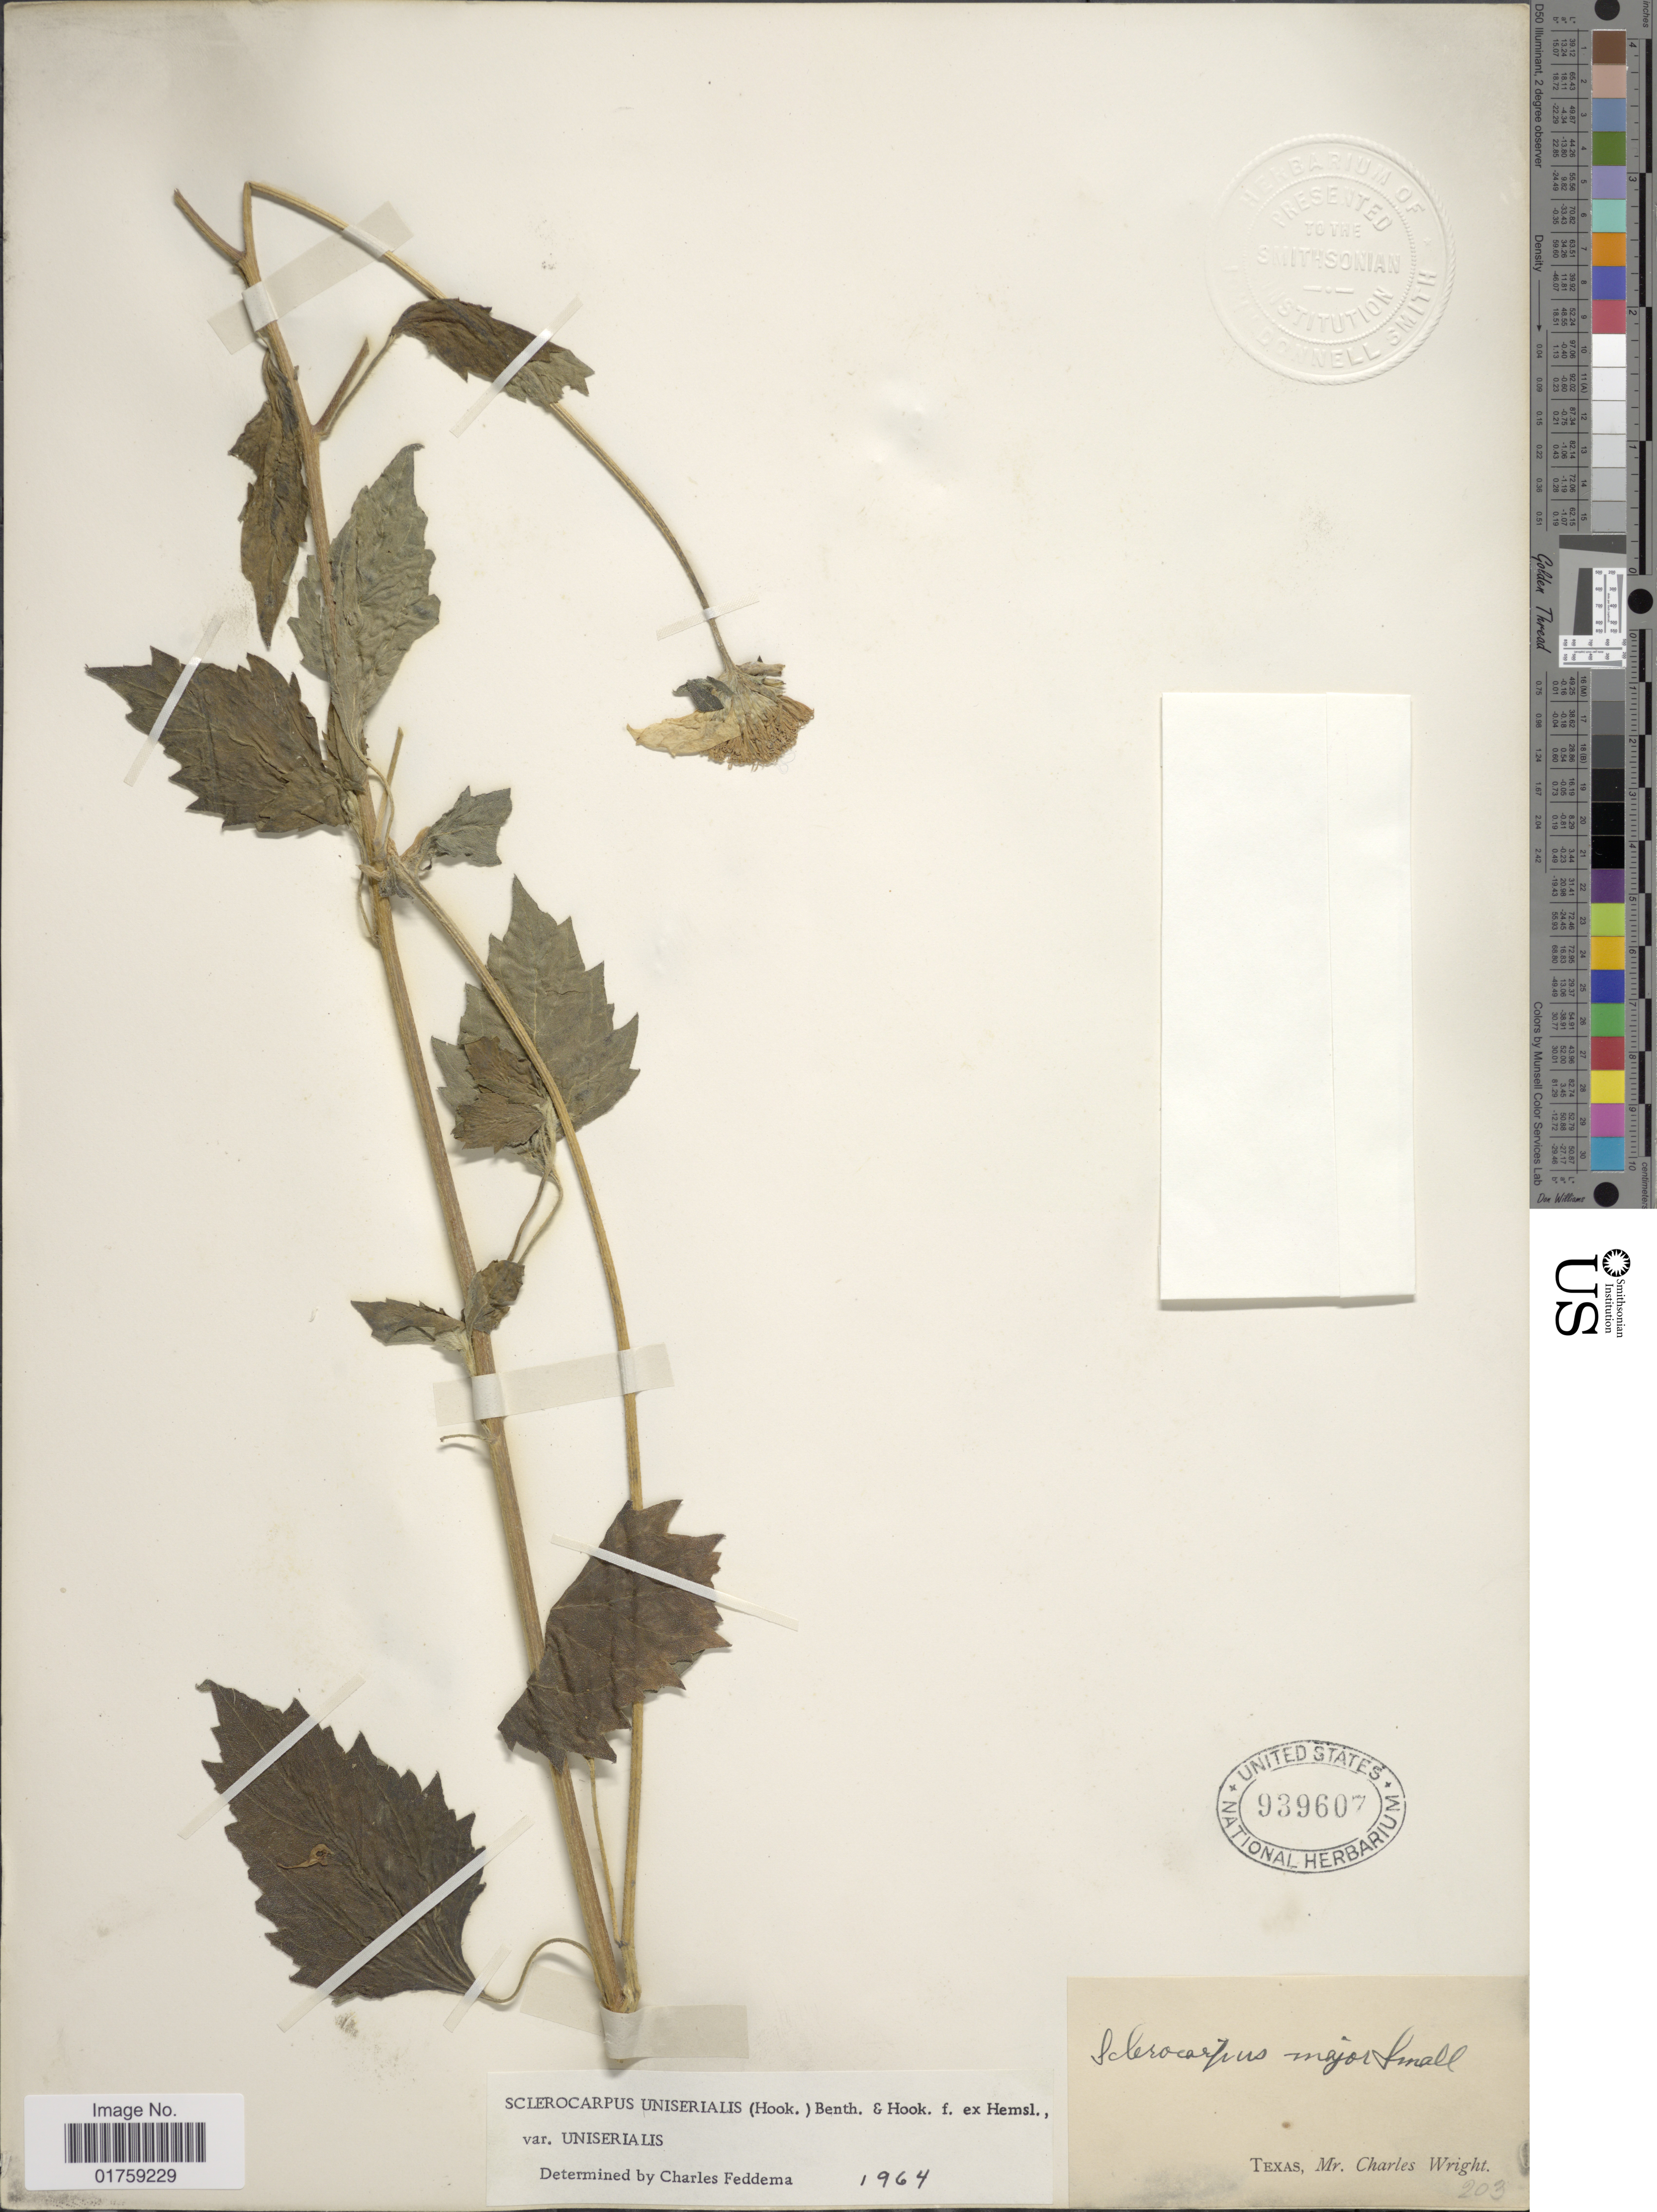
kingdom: Plantae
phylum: Tracheophyta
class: Magnoliopsida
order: Asterales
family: Asteraceae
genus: Sclerocarpus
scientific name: Sclerocarpus uniserialis var. uniserialis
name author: (Hook.) Benth. & Hook. f. ex Hemsl.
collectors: C. Wright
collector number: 203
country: United States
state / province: Texas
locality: Texas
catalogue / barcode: US 939607